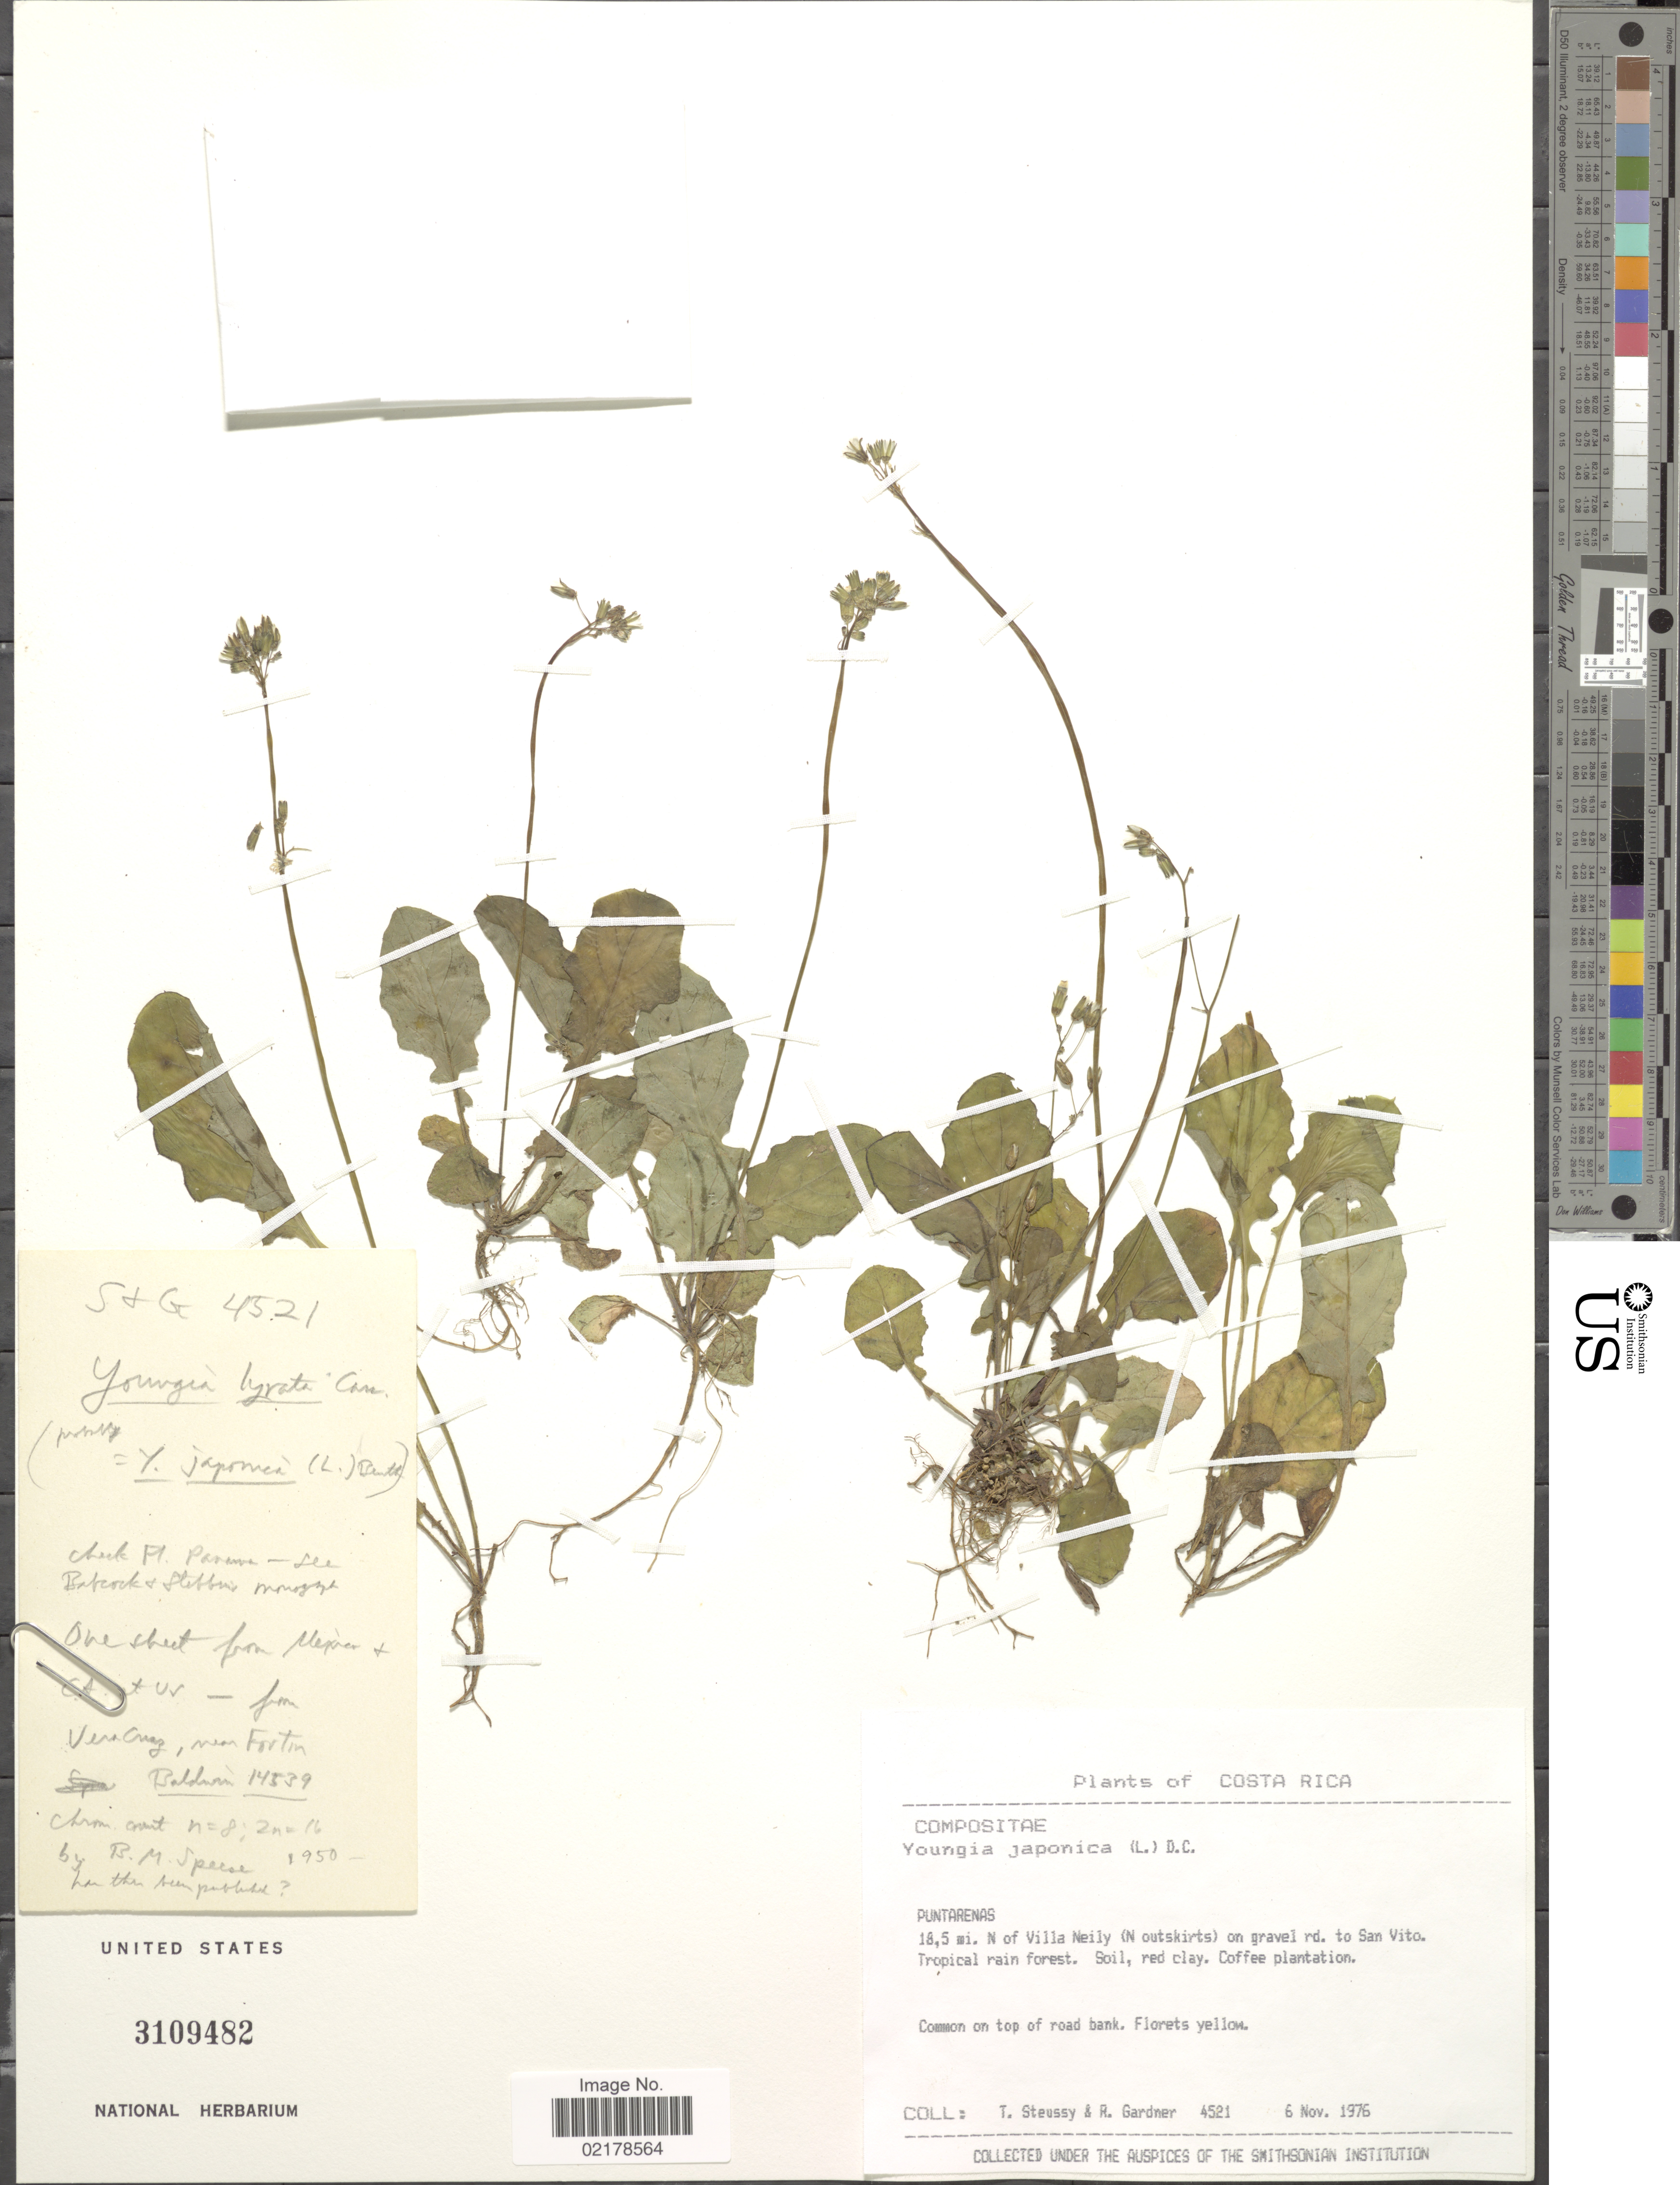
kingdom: Plantae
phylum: Tracheophyta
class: Magnoliopsida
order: Asterales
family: Asteraceae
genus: Youngia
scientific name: Youngia japonica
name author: (L.) DC.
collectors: T. Steussy & R. C. Gardner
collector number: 4521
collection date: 1976-11-06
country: Costa Rica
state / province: Puntarenas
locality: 18.5 mi N of Villa Neily (N outskirts) on gravel rd. to San Vito. Tropical rain forest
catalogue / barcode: US 3109482